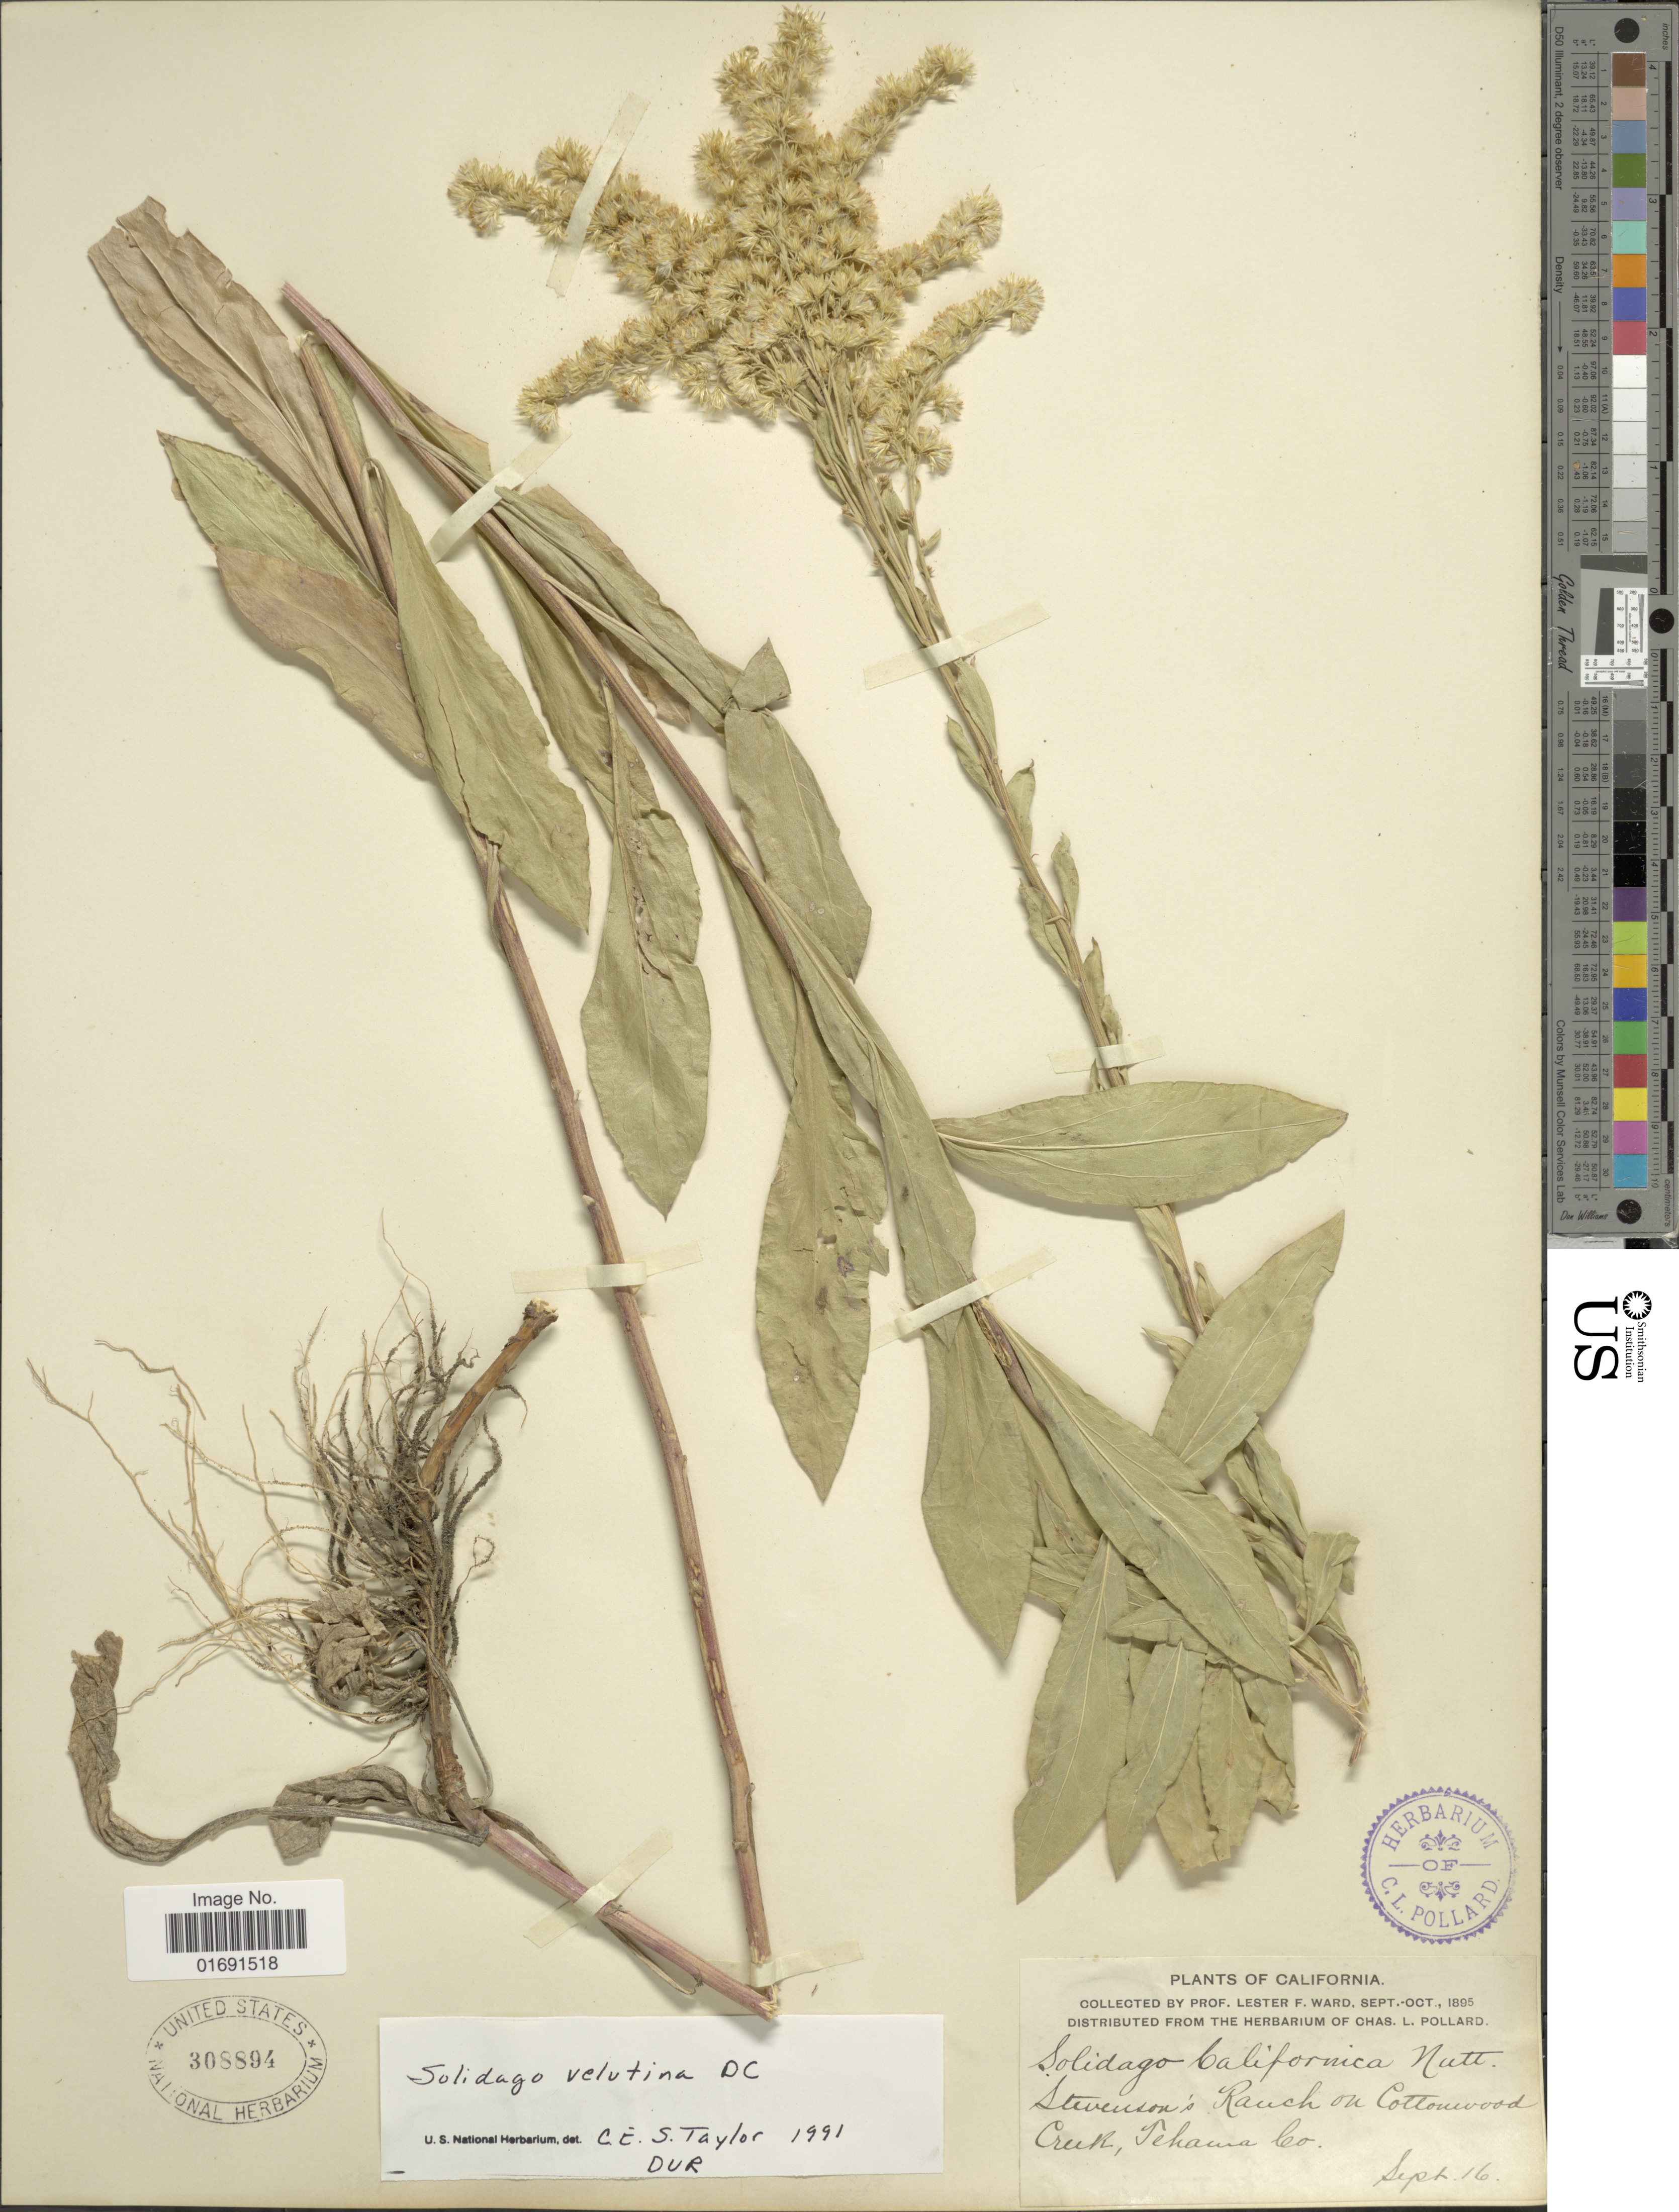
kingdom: Plantae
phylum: Tracheophyta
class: Magnoliopsida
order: Asterales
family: Asteraceae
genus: Solidago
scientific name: Solidago velutina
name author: DC.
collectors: L. F. Ward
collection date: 1895-09-16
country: United States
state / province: California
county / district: Tehama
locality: Stevenson's Ranch on Cottonwood Creek, Tehama Co.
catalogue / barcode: US 308894